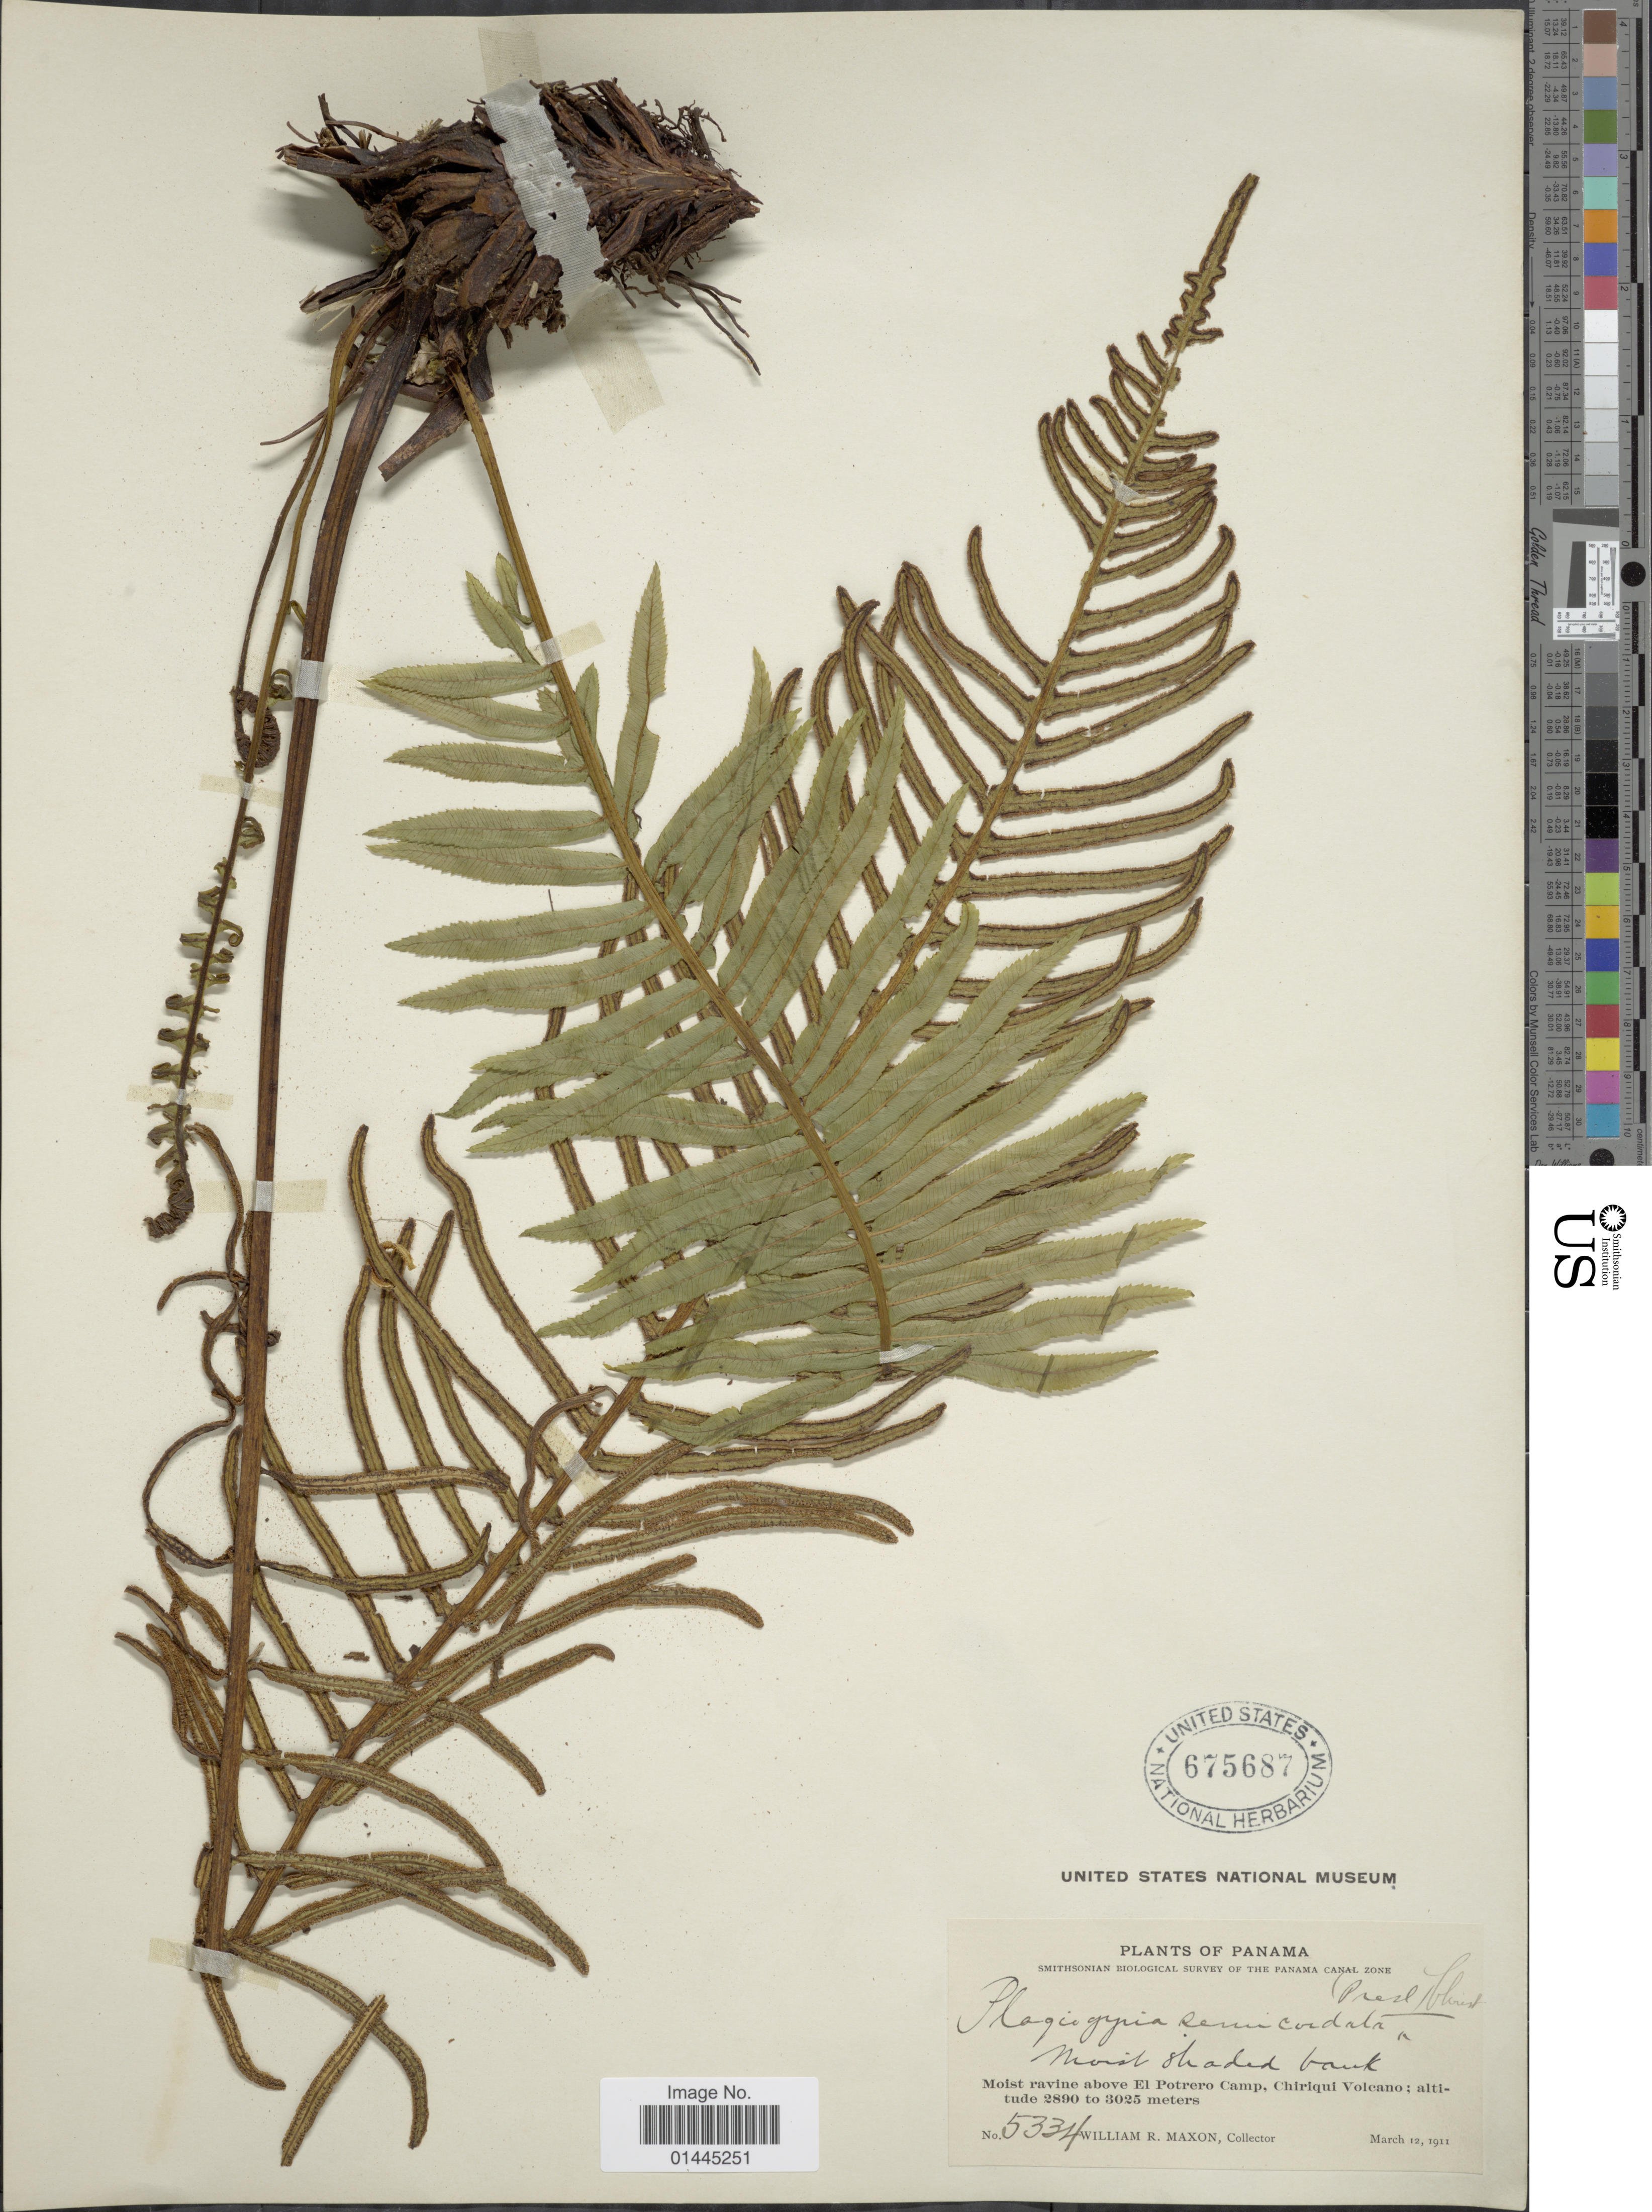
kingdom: Plantae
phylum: Tracheophyta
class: Polypodiopsida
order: Cyatheales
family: Plagiogyriaceae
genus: Plagiogyria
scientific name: Plagiogyria semicordata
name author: (C. Presl) Christ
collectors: W. R. Maxon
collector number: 5334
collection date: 1911-03-12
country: Panama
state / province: Colón / Panamá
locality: The Panama Canal Zone, moist ravine above El Potrero Camp, Chiriqui Volcano, moist shaded bank.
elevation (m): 2890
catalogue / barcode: US 675687